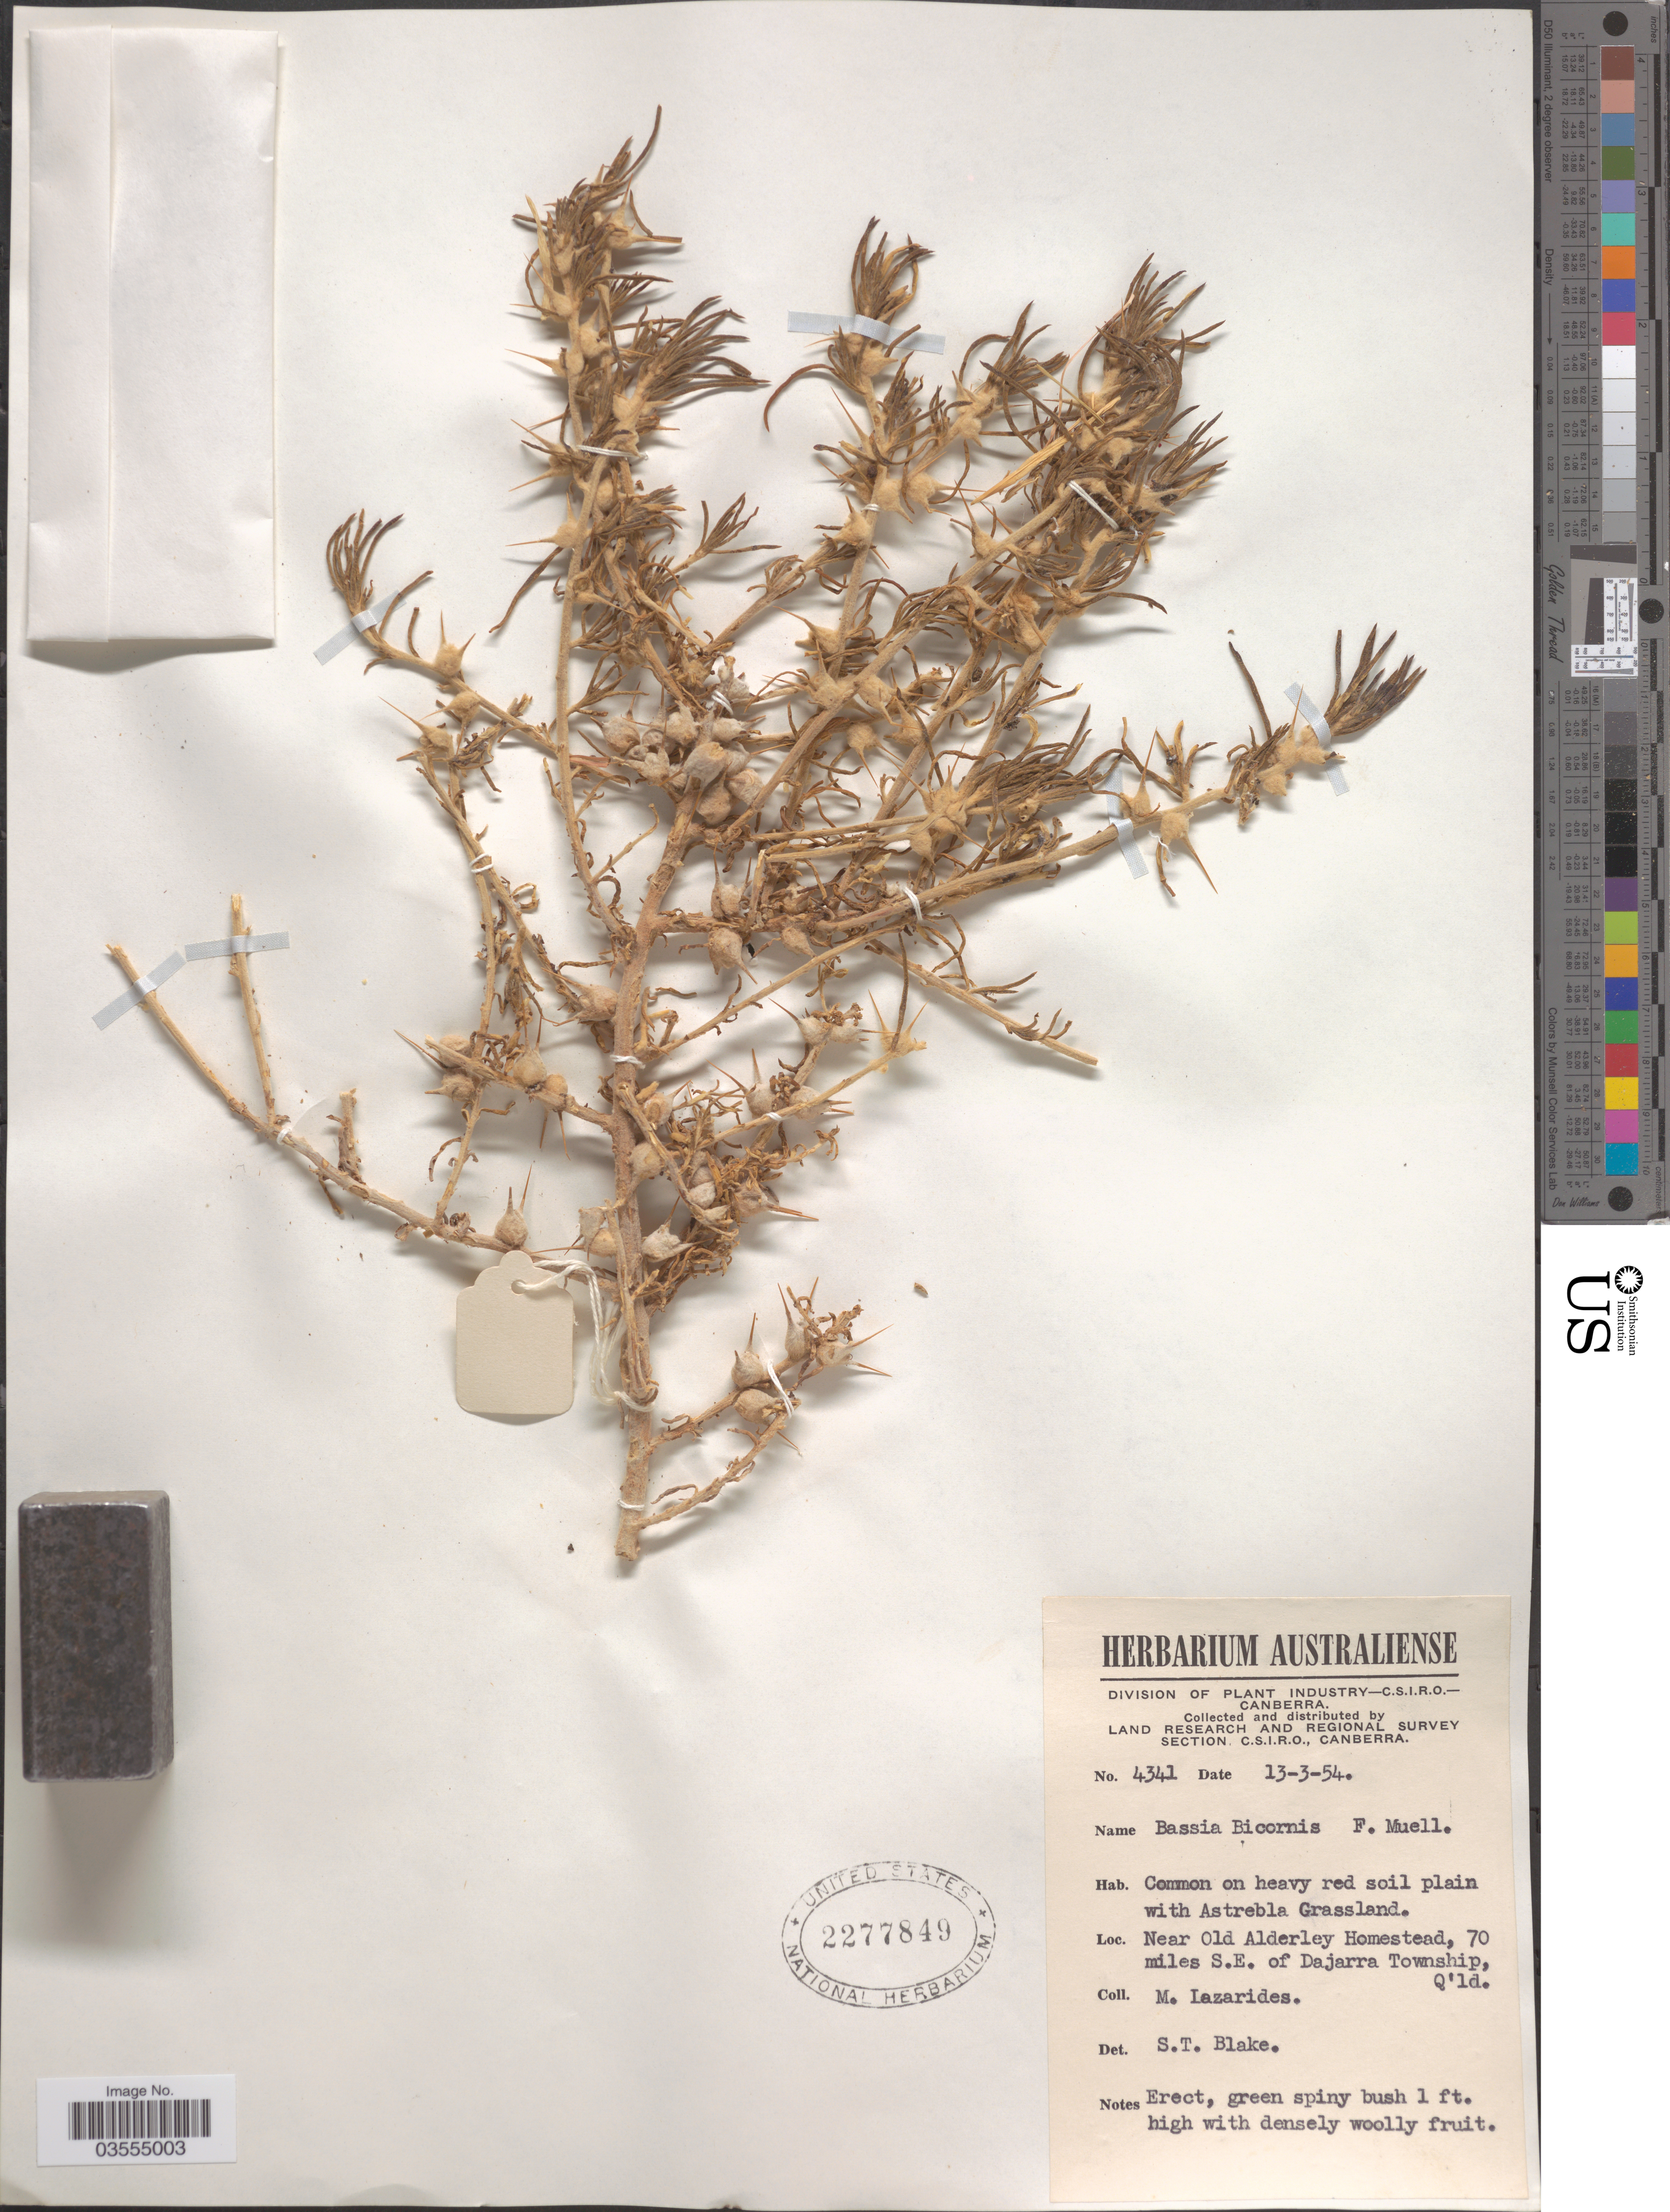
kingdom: Plantae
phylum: Tracheophyta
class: Magnoliopsida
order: Caryophyllales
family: Amaranthaceae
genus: Sclerolaena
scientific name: Sclerolaena bicornis var. bicornis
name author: Lindl.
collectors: M. Lazarides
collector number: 4341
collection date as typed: Transcribed d/m/y: 13/3/54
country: Australia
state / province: Queensland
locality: Near Old Alderley Homestead, 70 miles S.E. of Dajarra Township.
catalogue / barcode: US 2277849